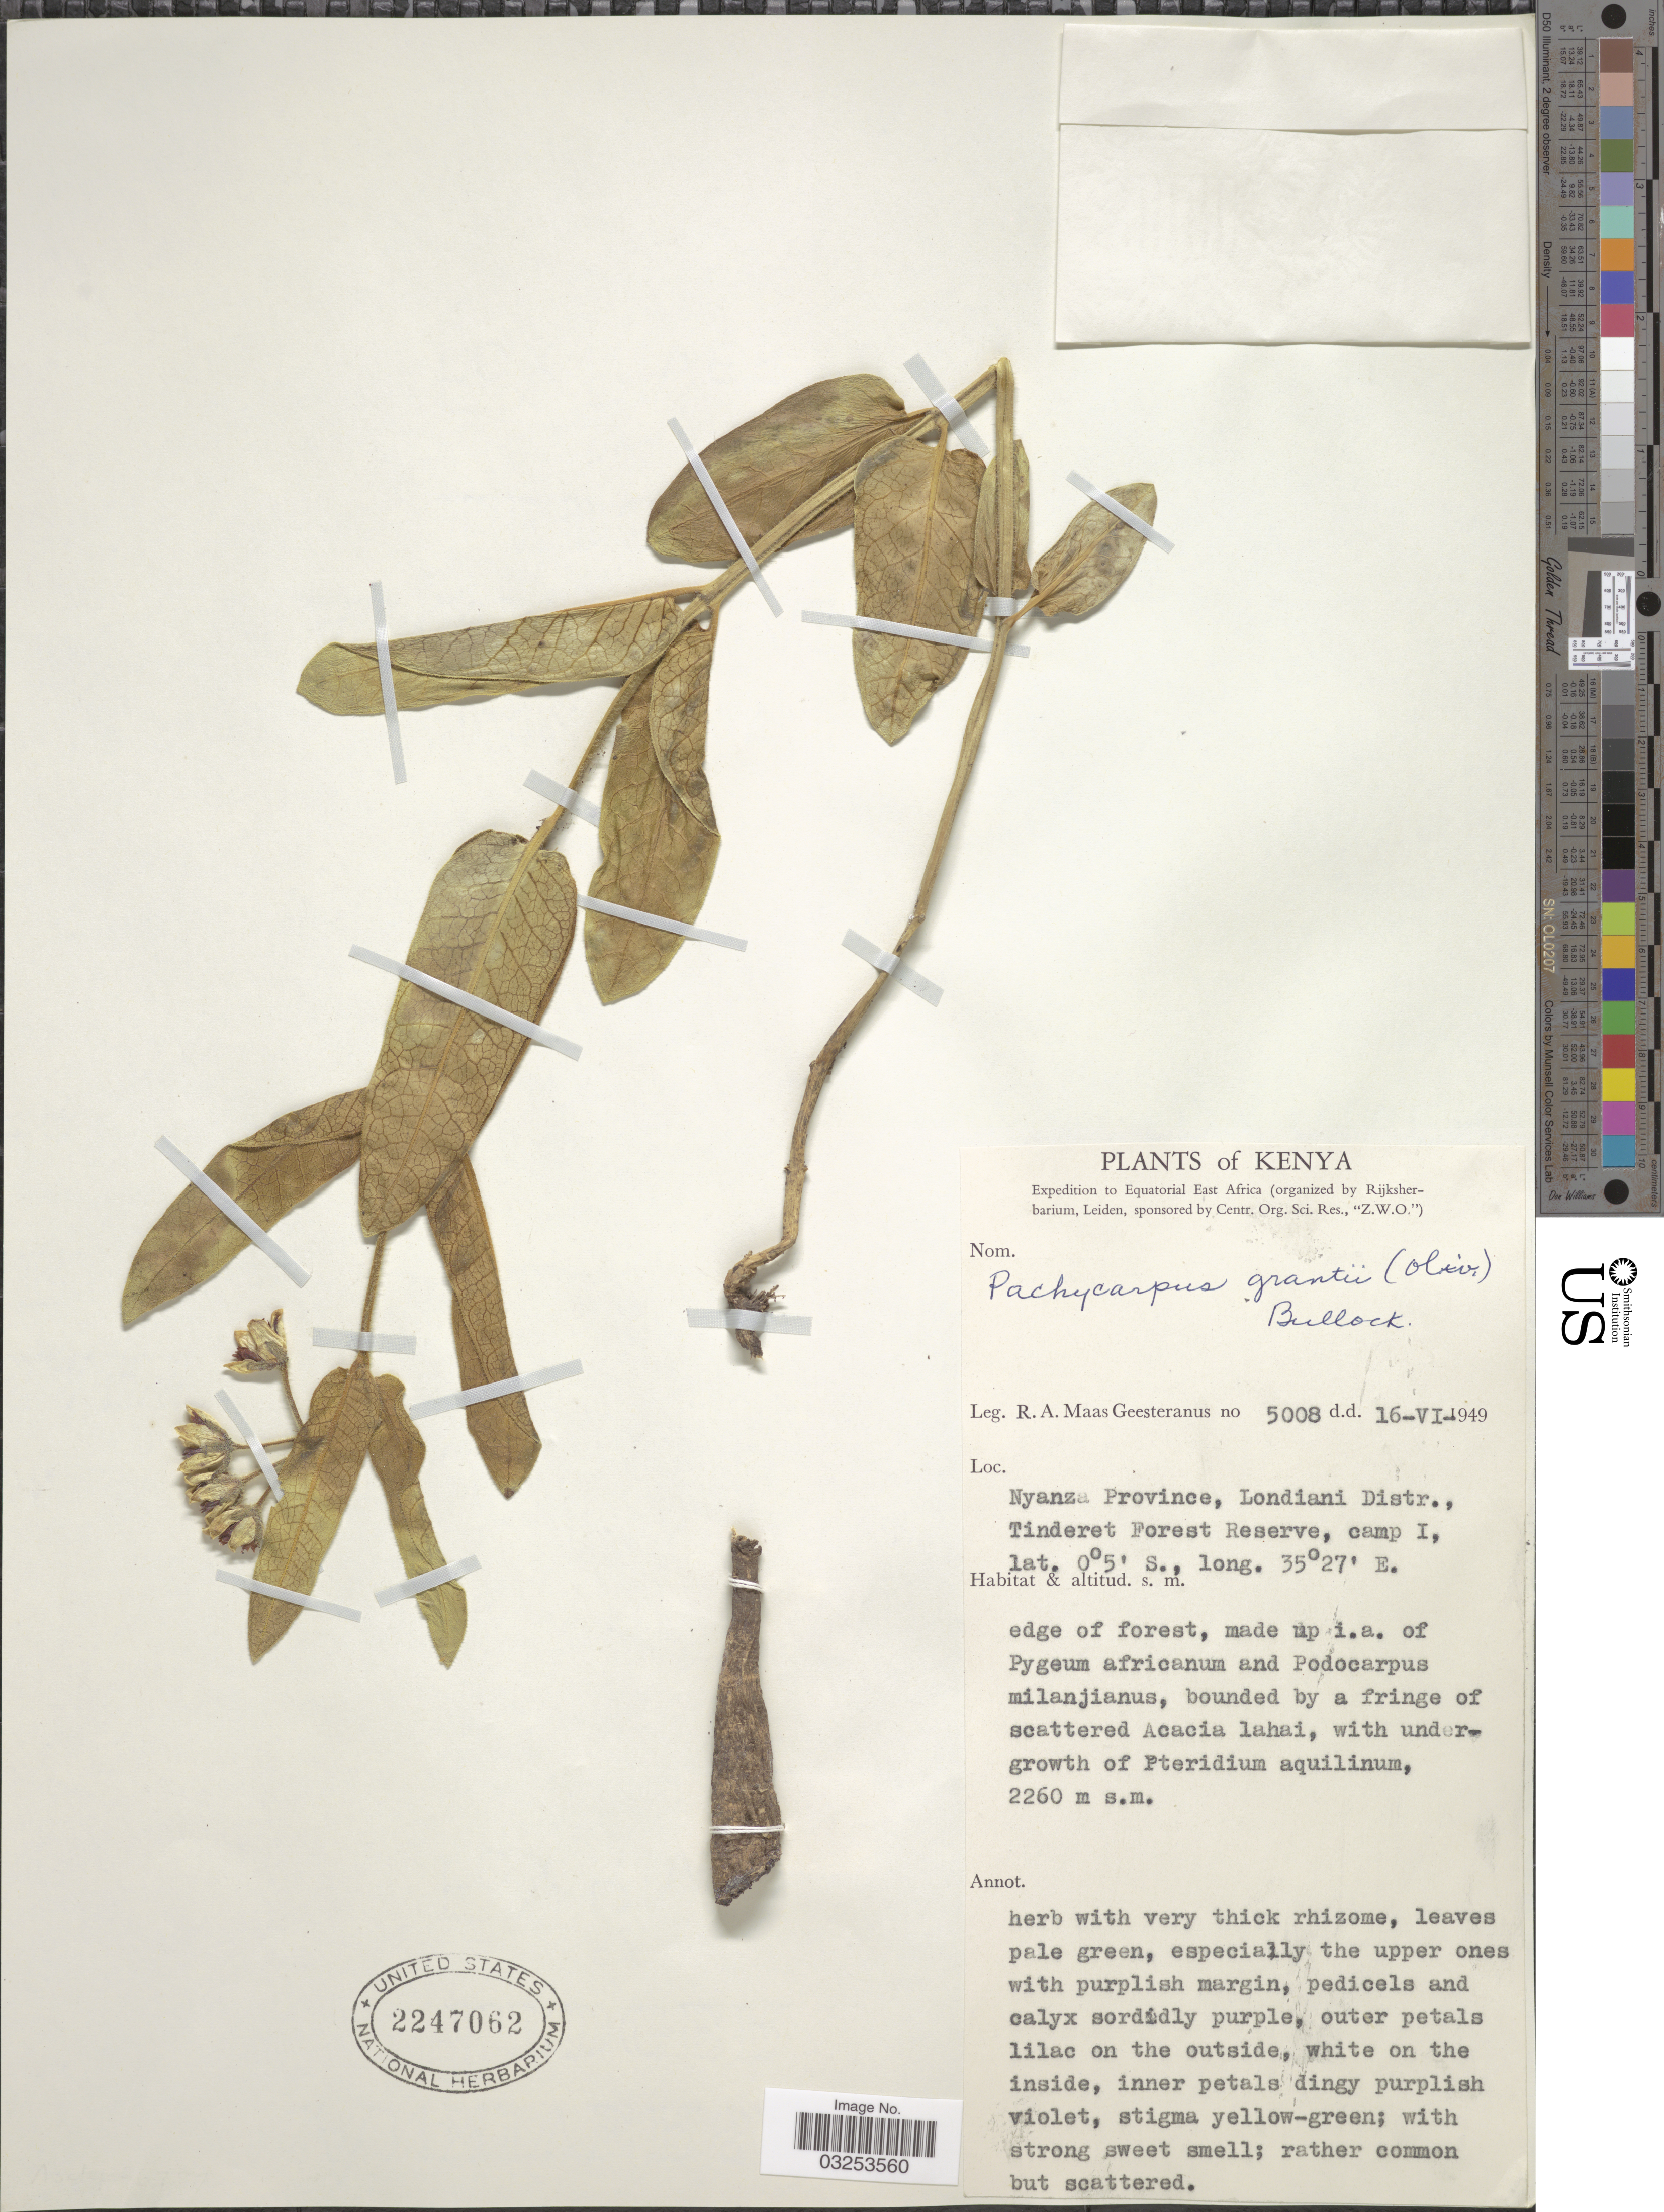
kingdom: Plantae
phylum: Tracheophyta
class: Magnoliopsida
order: Gentianales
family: Apocynaceae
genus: Pachycarpus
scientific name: Pachycarpus grantii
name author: (Oliv.) Bullock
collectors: R. A. Maas Geesteranus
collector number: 5008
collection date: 1949-06-16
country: Kenya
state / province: Kericho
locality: Nyanza Province, Londiani Distr., Tinderet Forest Reserve, camp I.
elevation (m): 2260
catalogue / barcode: US 2247062